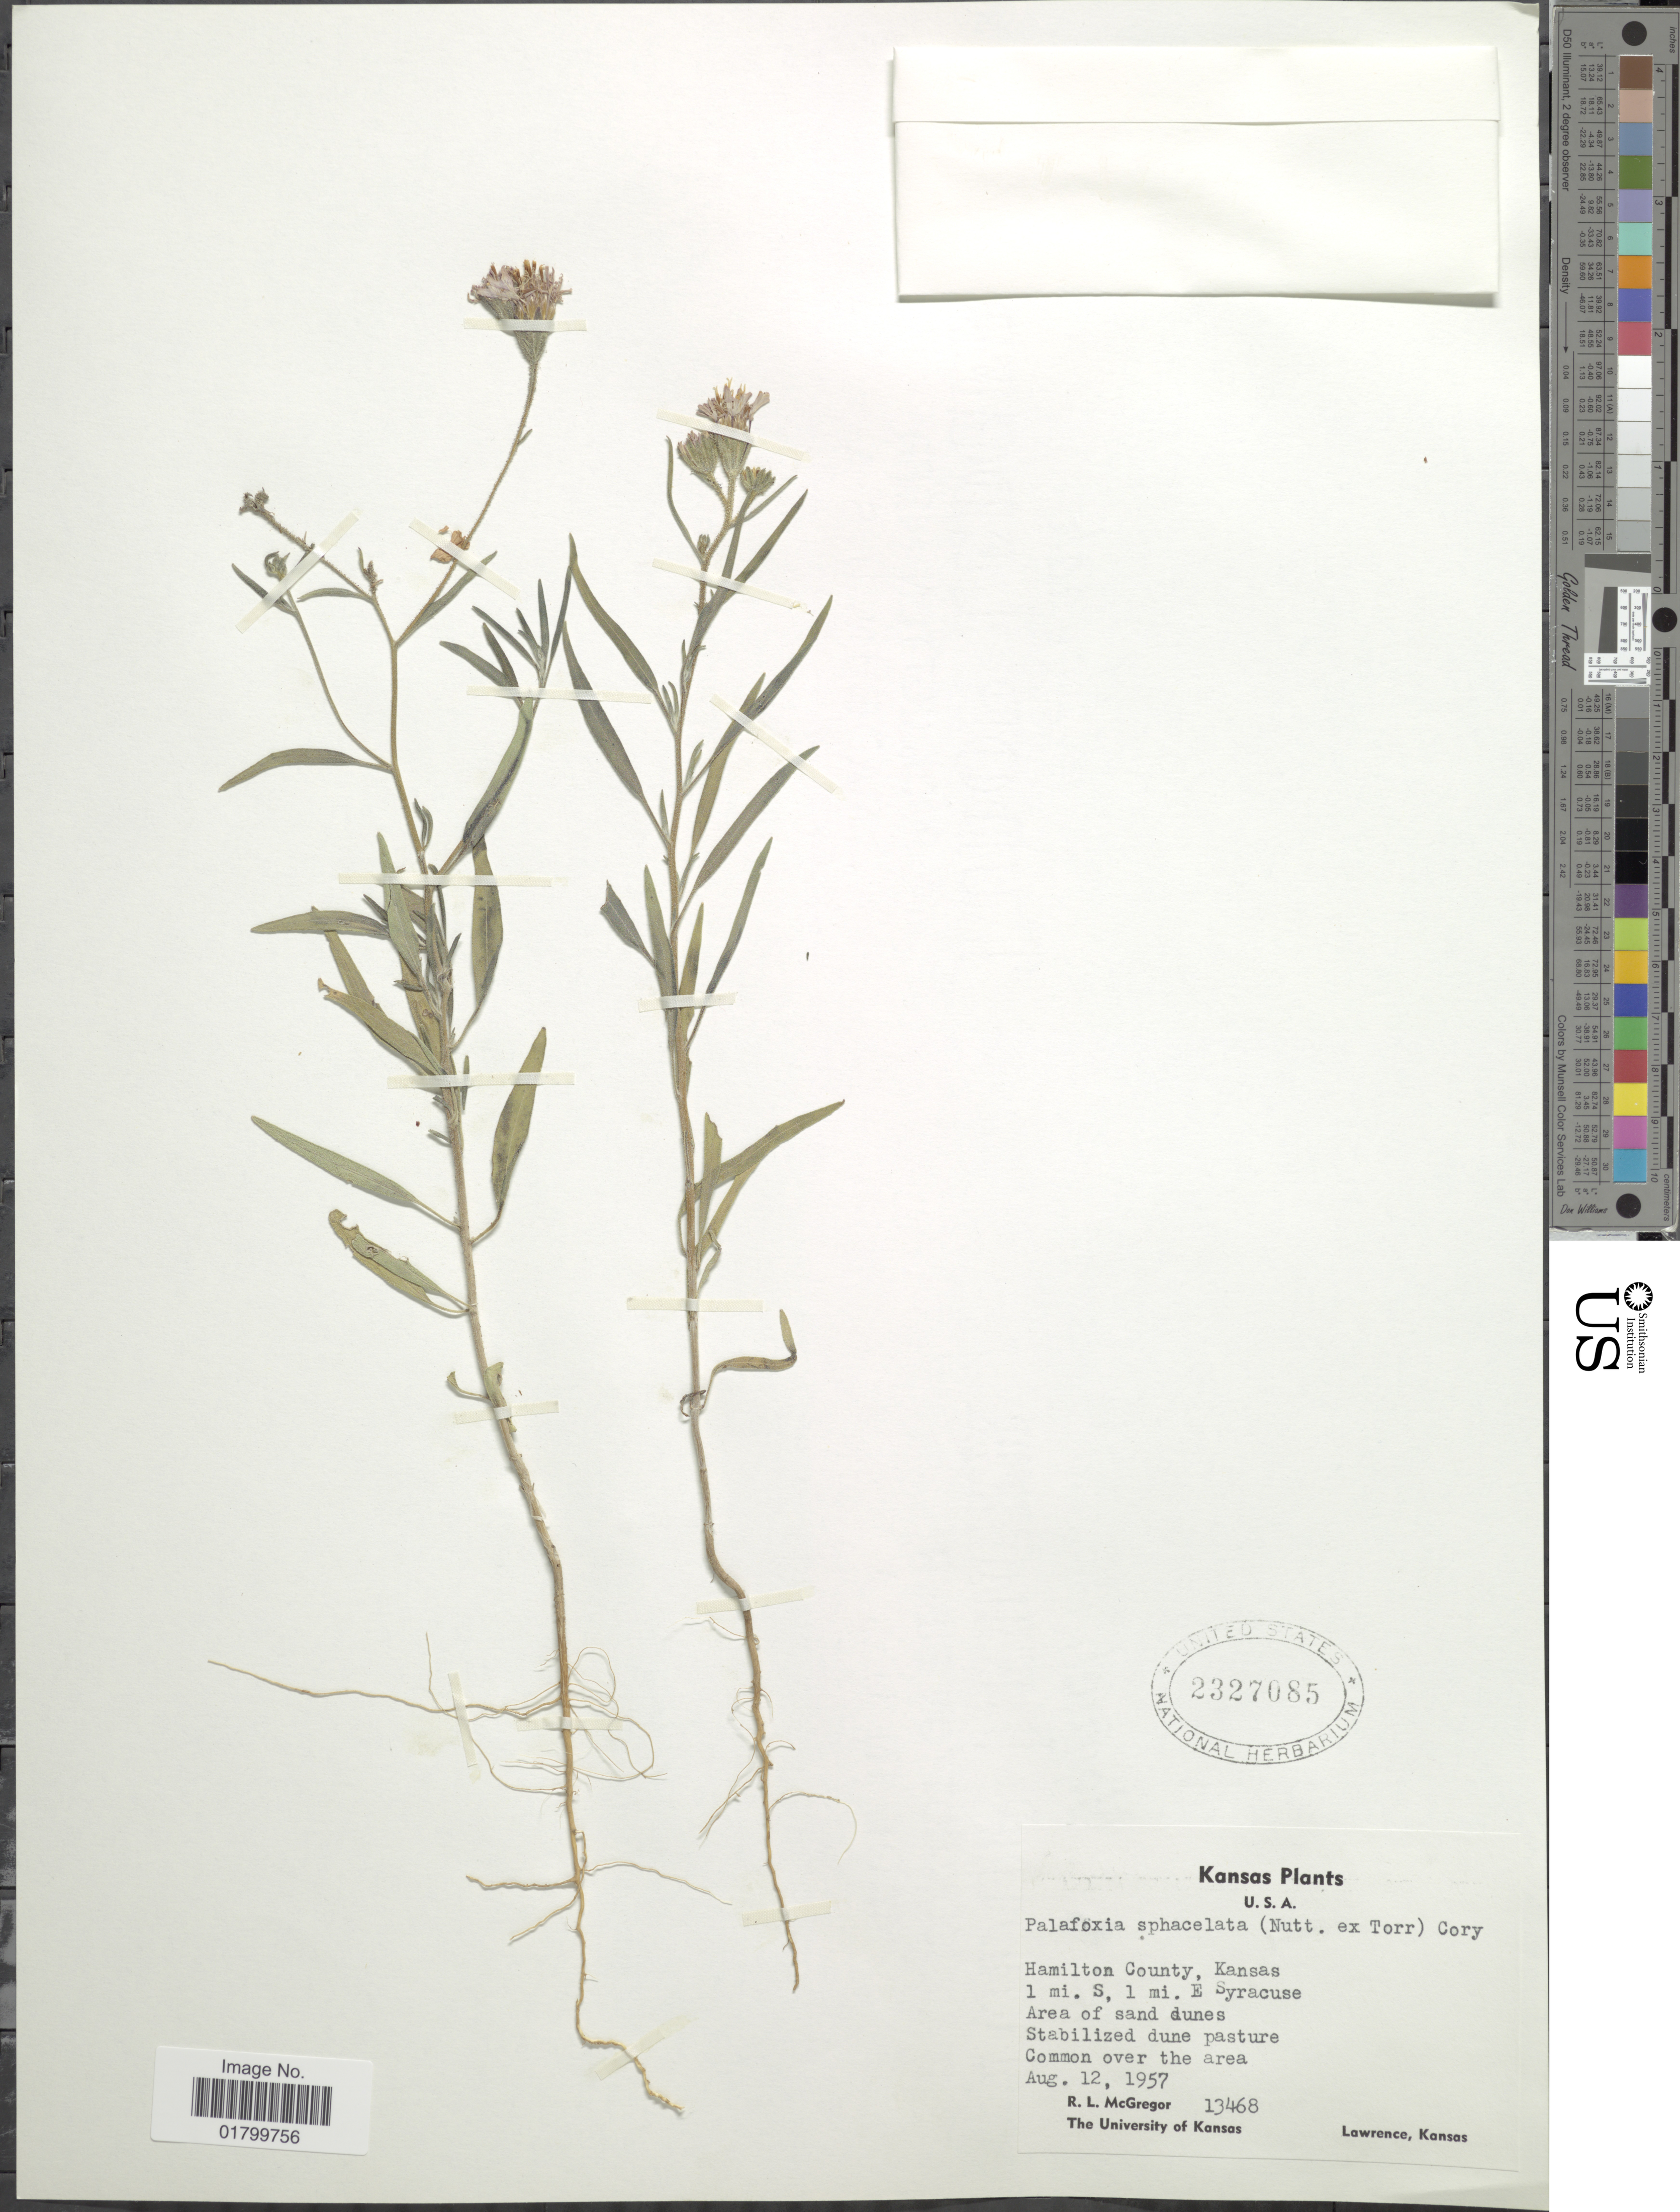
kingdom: Plantae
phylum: Tracheophyta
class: Magnoliopsida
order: Asterales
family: Asteraceae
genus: Palafoxia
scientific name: Palafoxia sphacelata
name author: (Nutt. ex Torr.) Cory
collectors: R. McGregor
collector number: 13468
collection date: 1957-08-12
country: United States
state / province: Kansas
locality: Hamilton County, Kansas 1 mi. S, 1 mi. E Syracuse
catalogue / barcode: US 2327085